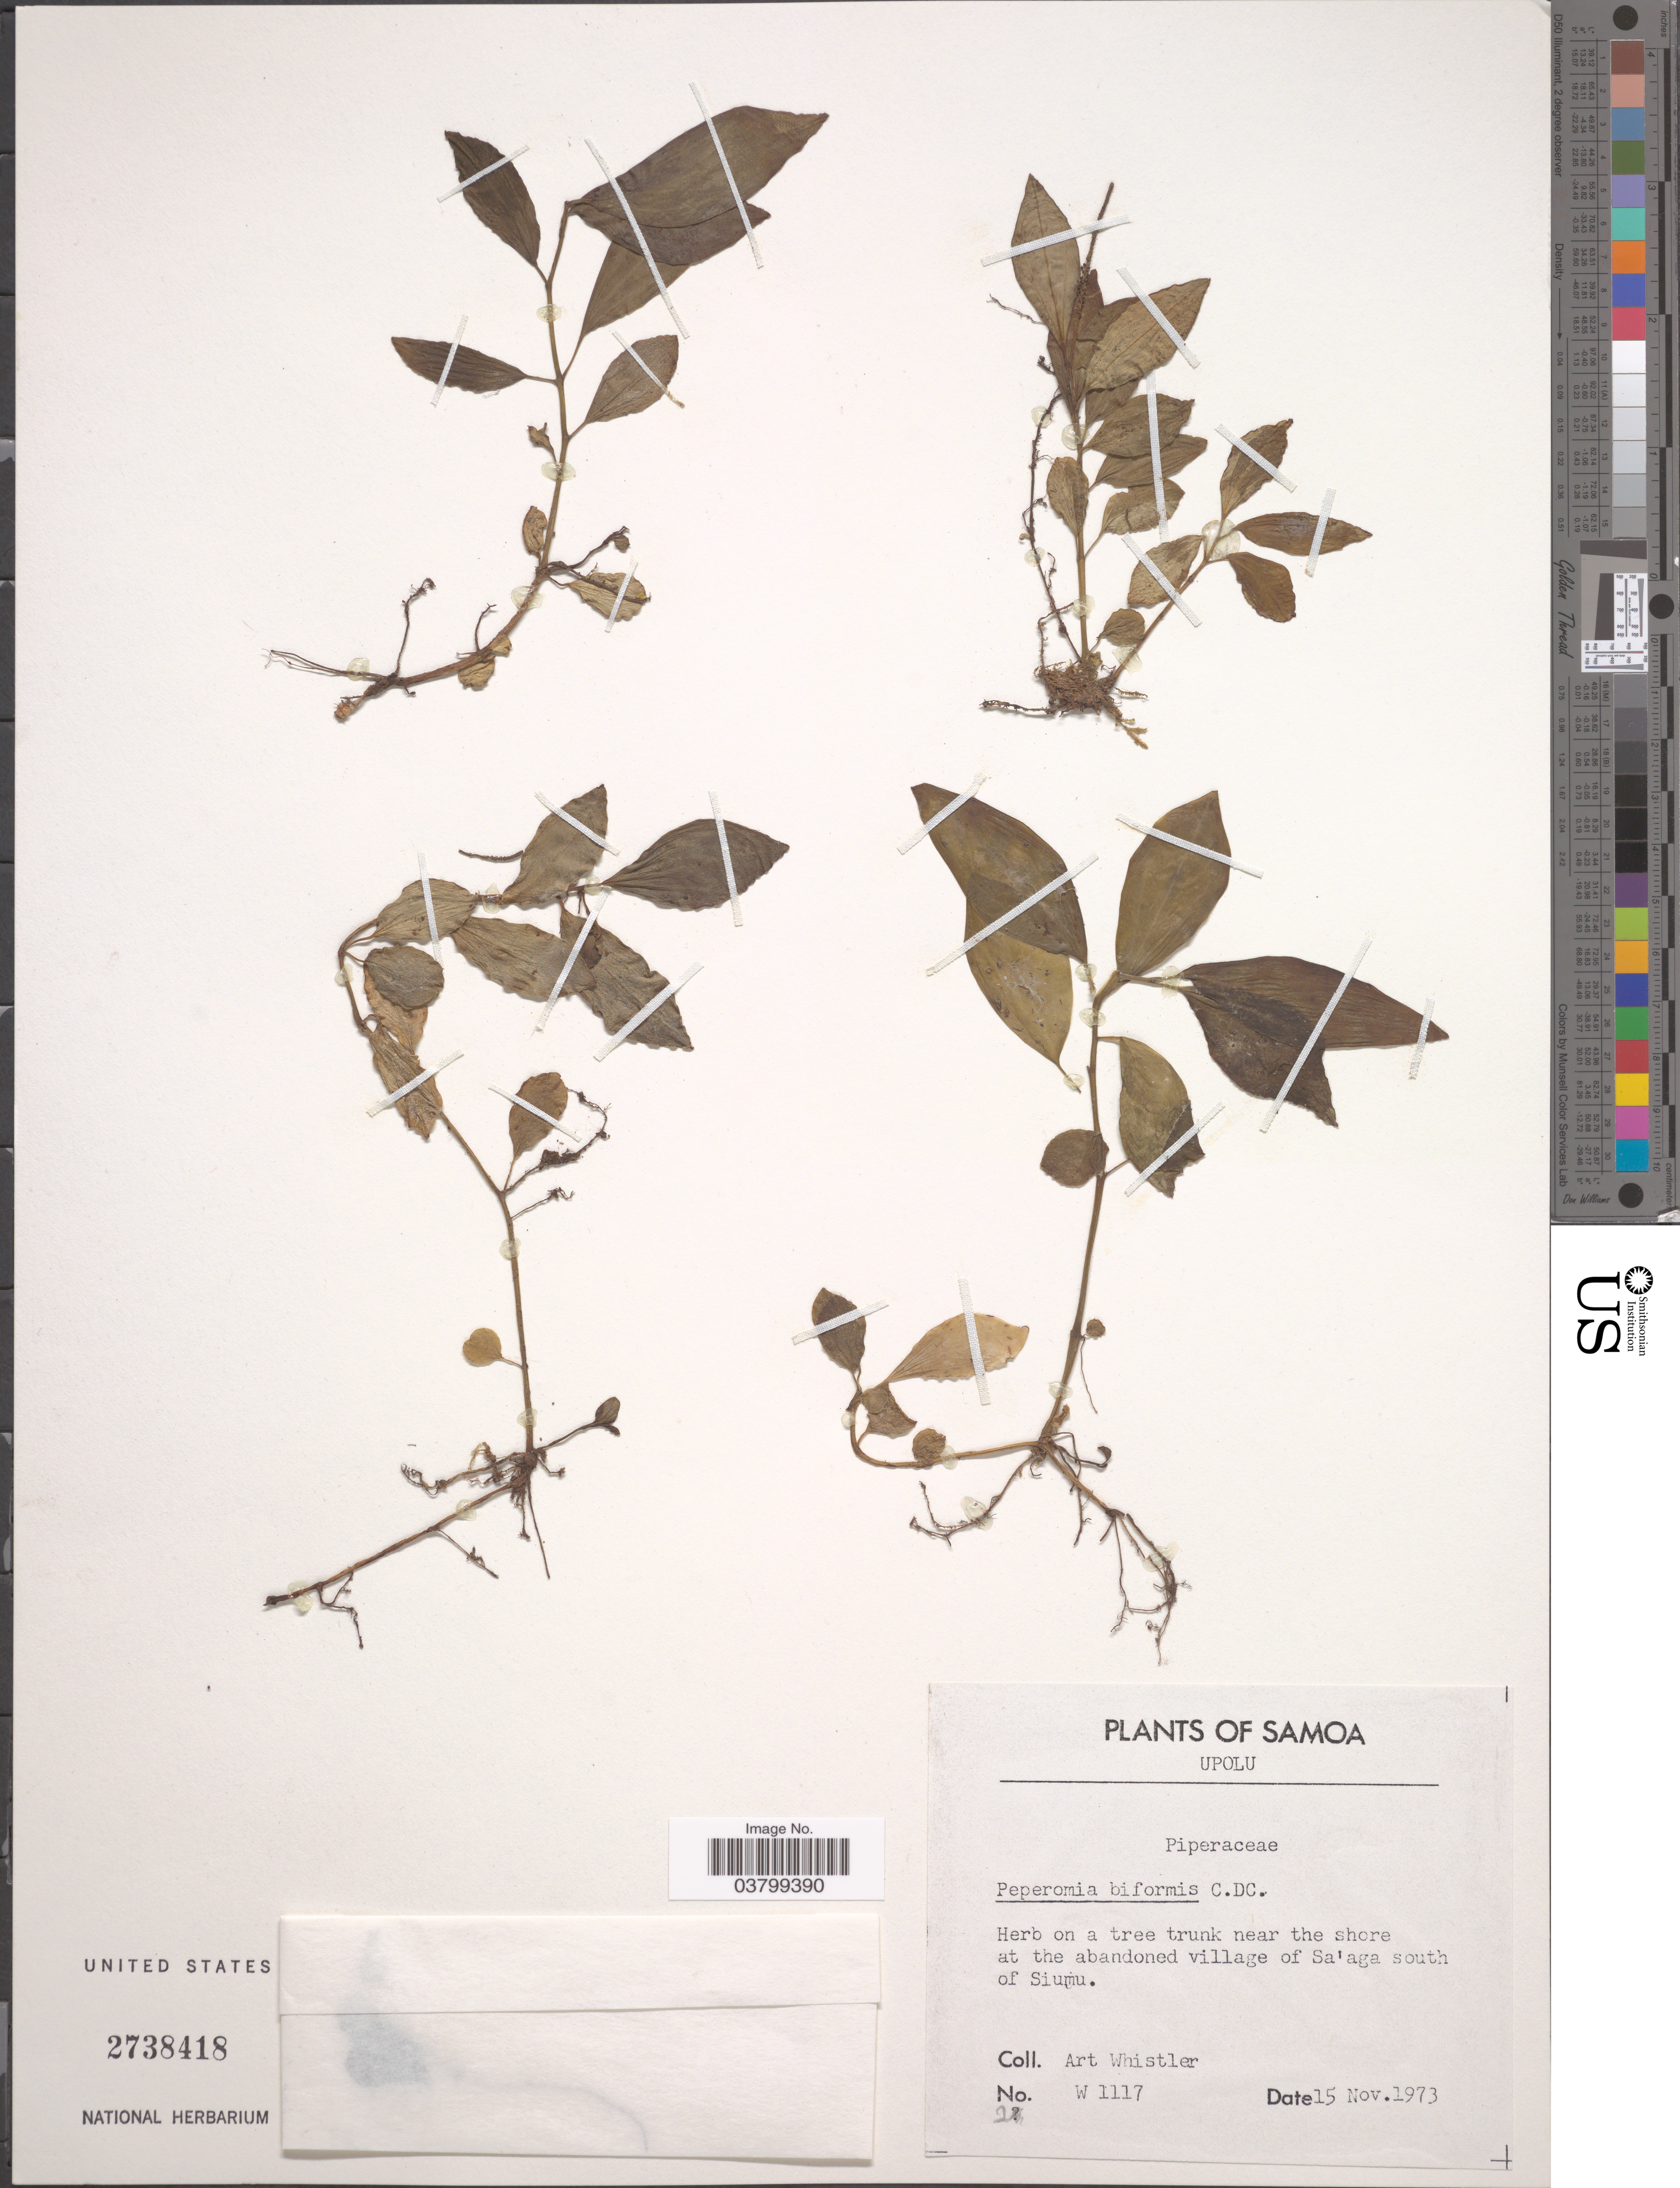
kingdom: Plantae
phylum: Tracheophyta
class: Magnoliopsida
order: Piperales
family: Piperaceae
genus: Peperomia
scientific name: Peperomia biformis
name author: C. DC.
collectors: A. Whistler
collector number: W1117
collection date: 1973-11-15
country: Samoa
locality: Samoa. Upolu. Near the shore at the abandoned village of Sa'aga south of Siumu.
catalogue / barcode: US 2718418